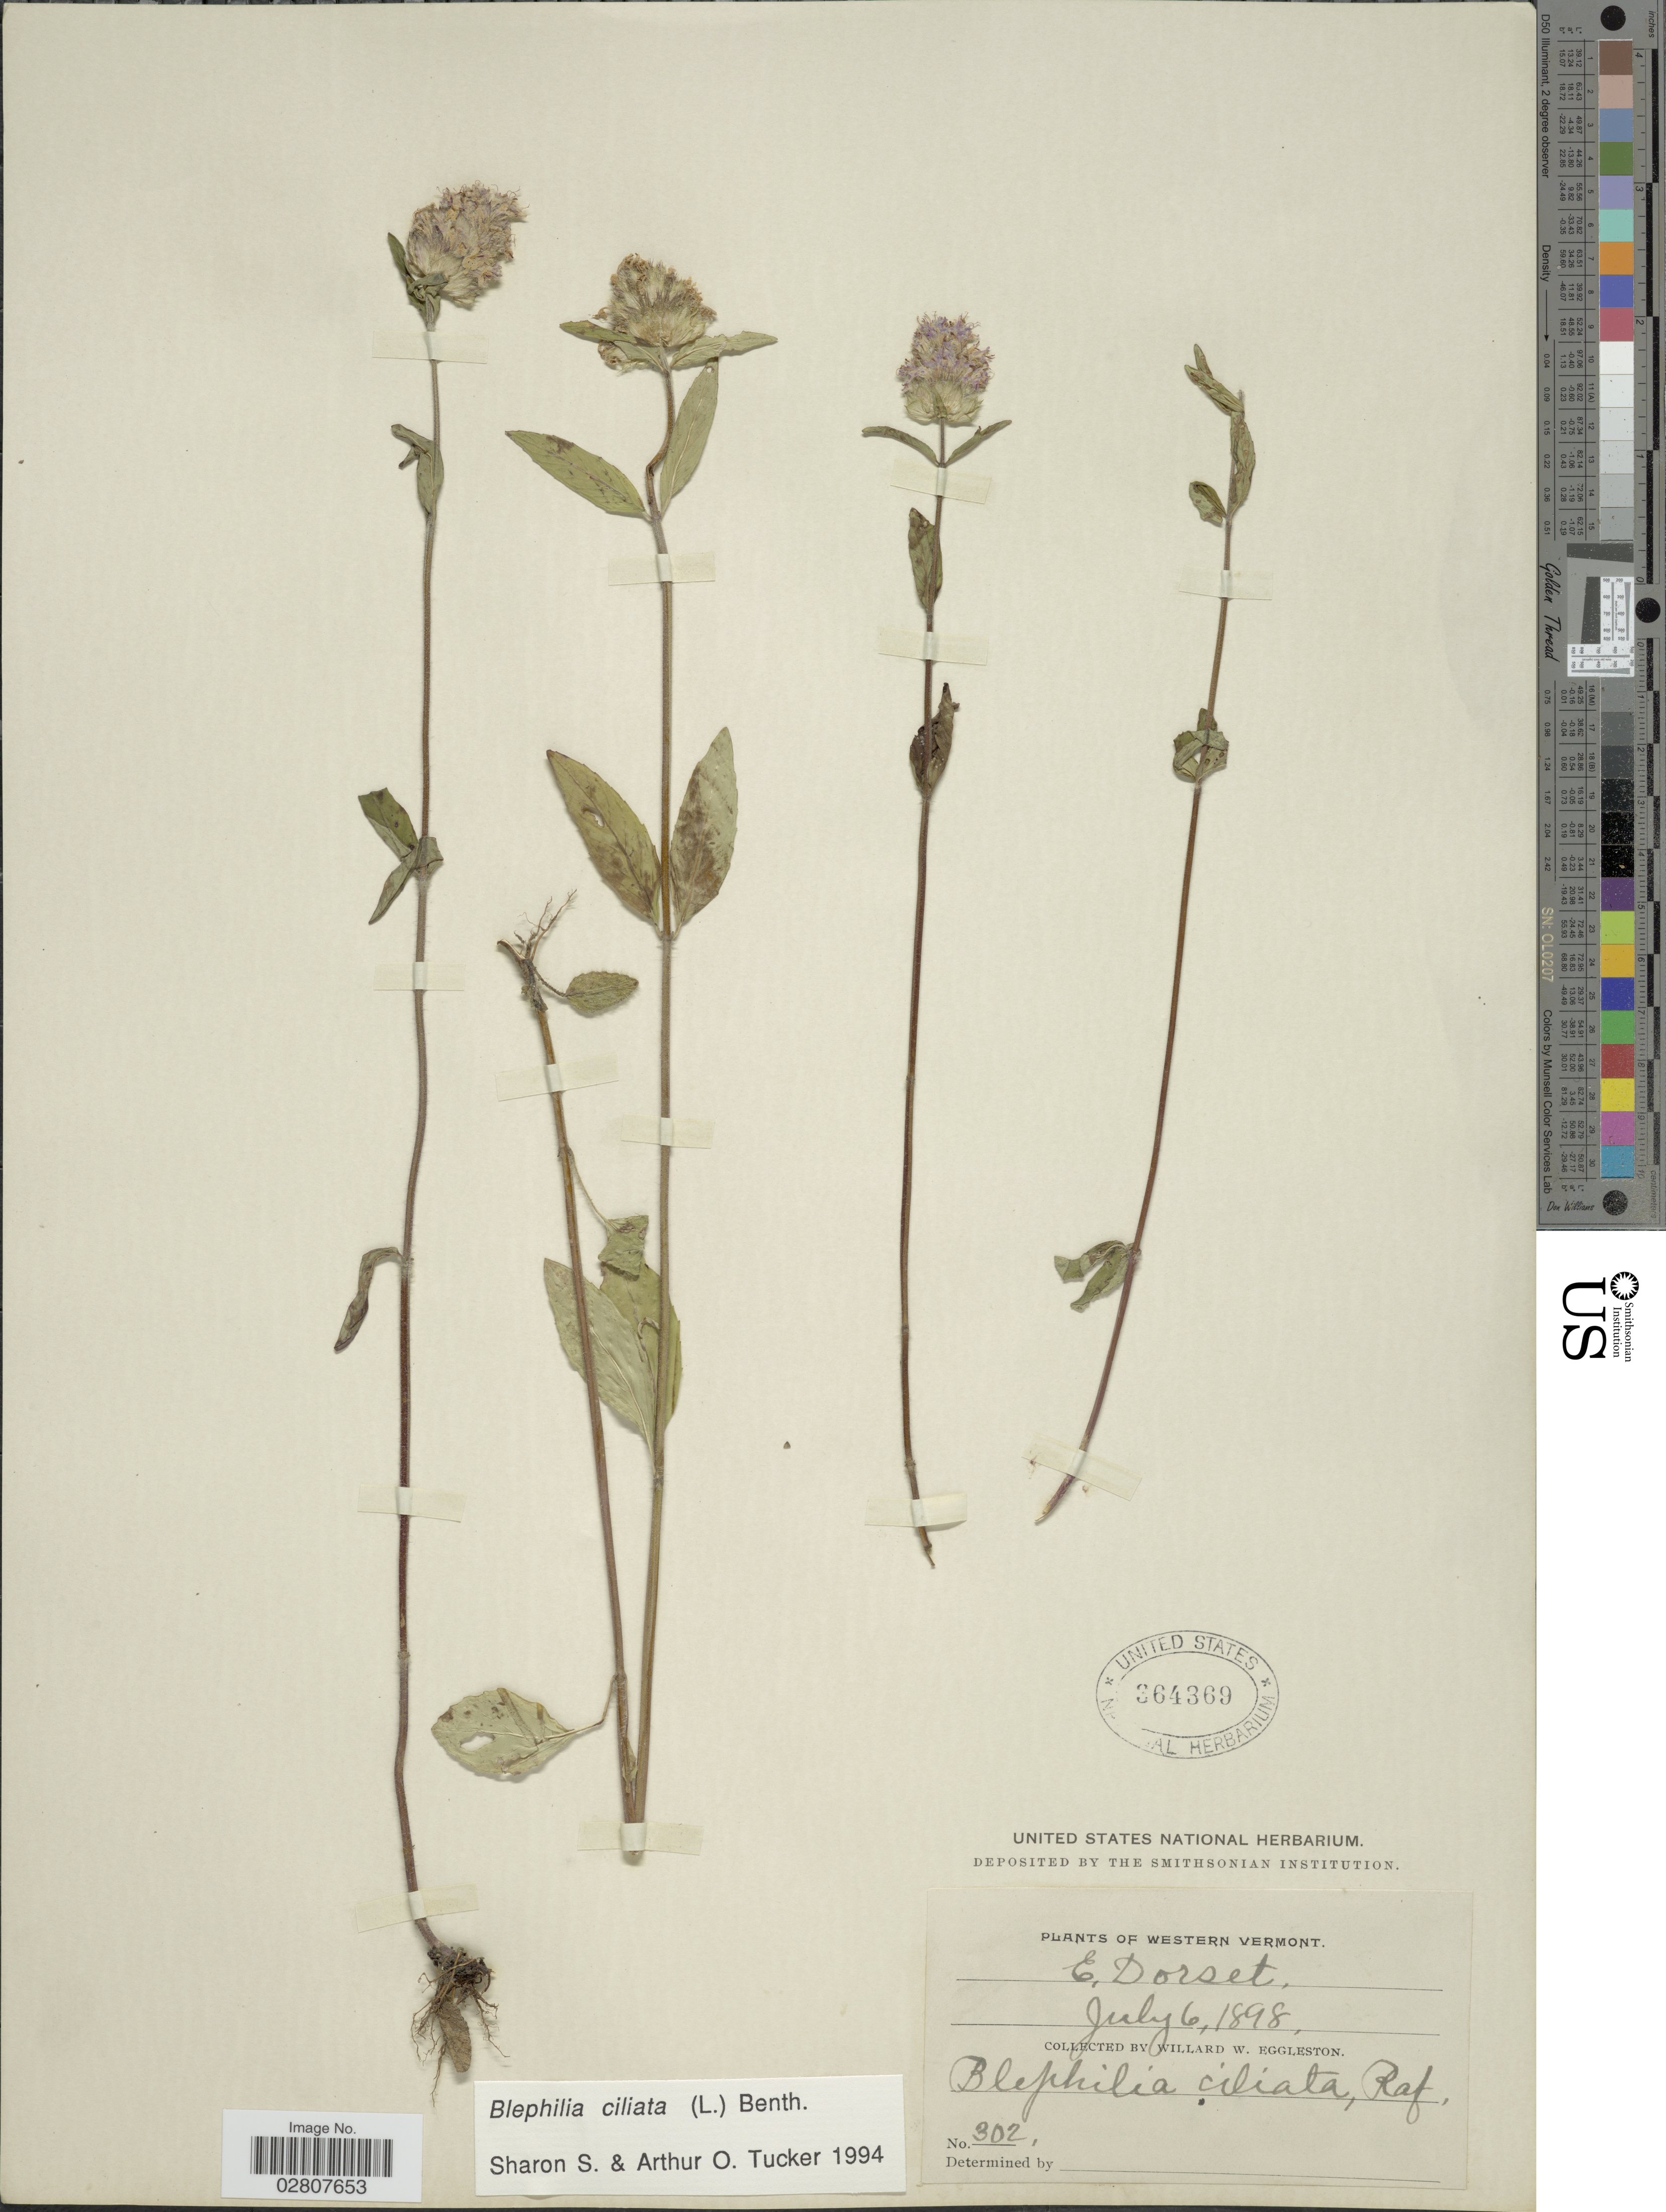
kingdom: Plantae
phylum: Tracheophyta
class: Magnoliopsida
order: Lamiales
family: Lamiaceae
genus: Blephilia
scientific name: Blephilia ciliata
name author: (L.) Raf. ex Benth.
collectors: W. W. Eggleston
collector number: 302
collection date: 1898-07-06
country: United States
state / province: Vermont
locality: Western Vermont. E. Dorset.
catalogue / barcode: US 364369